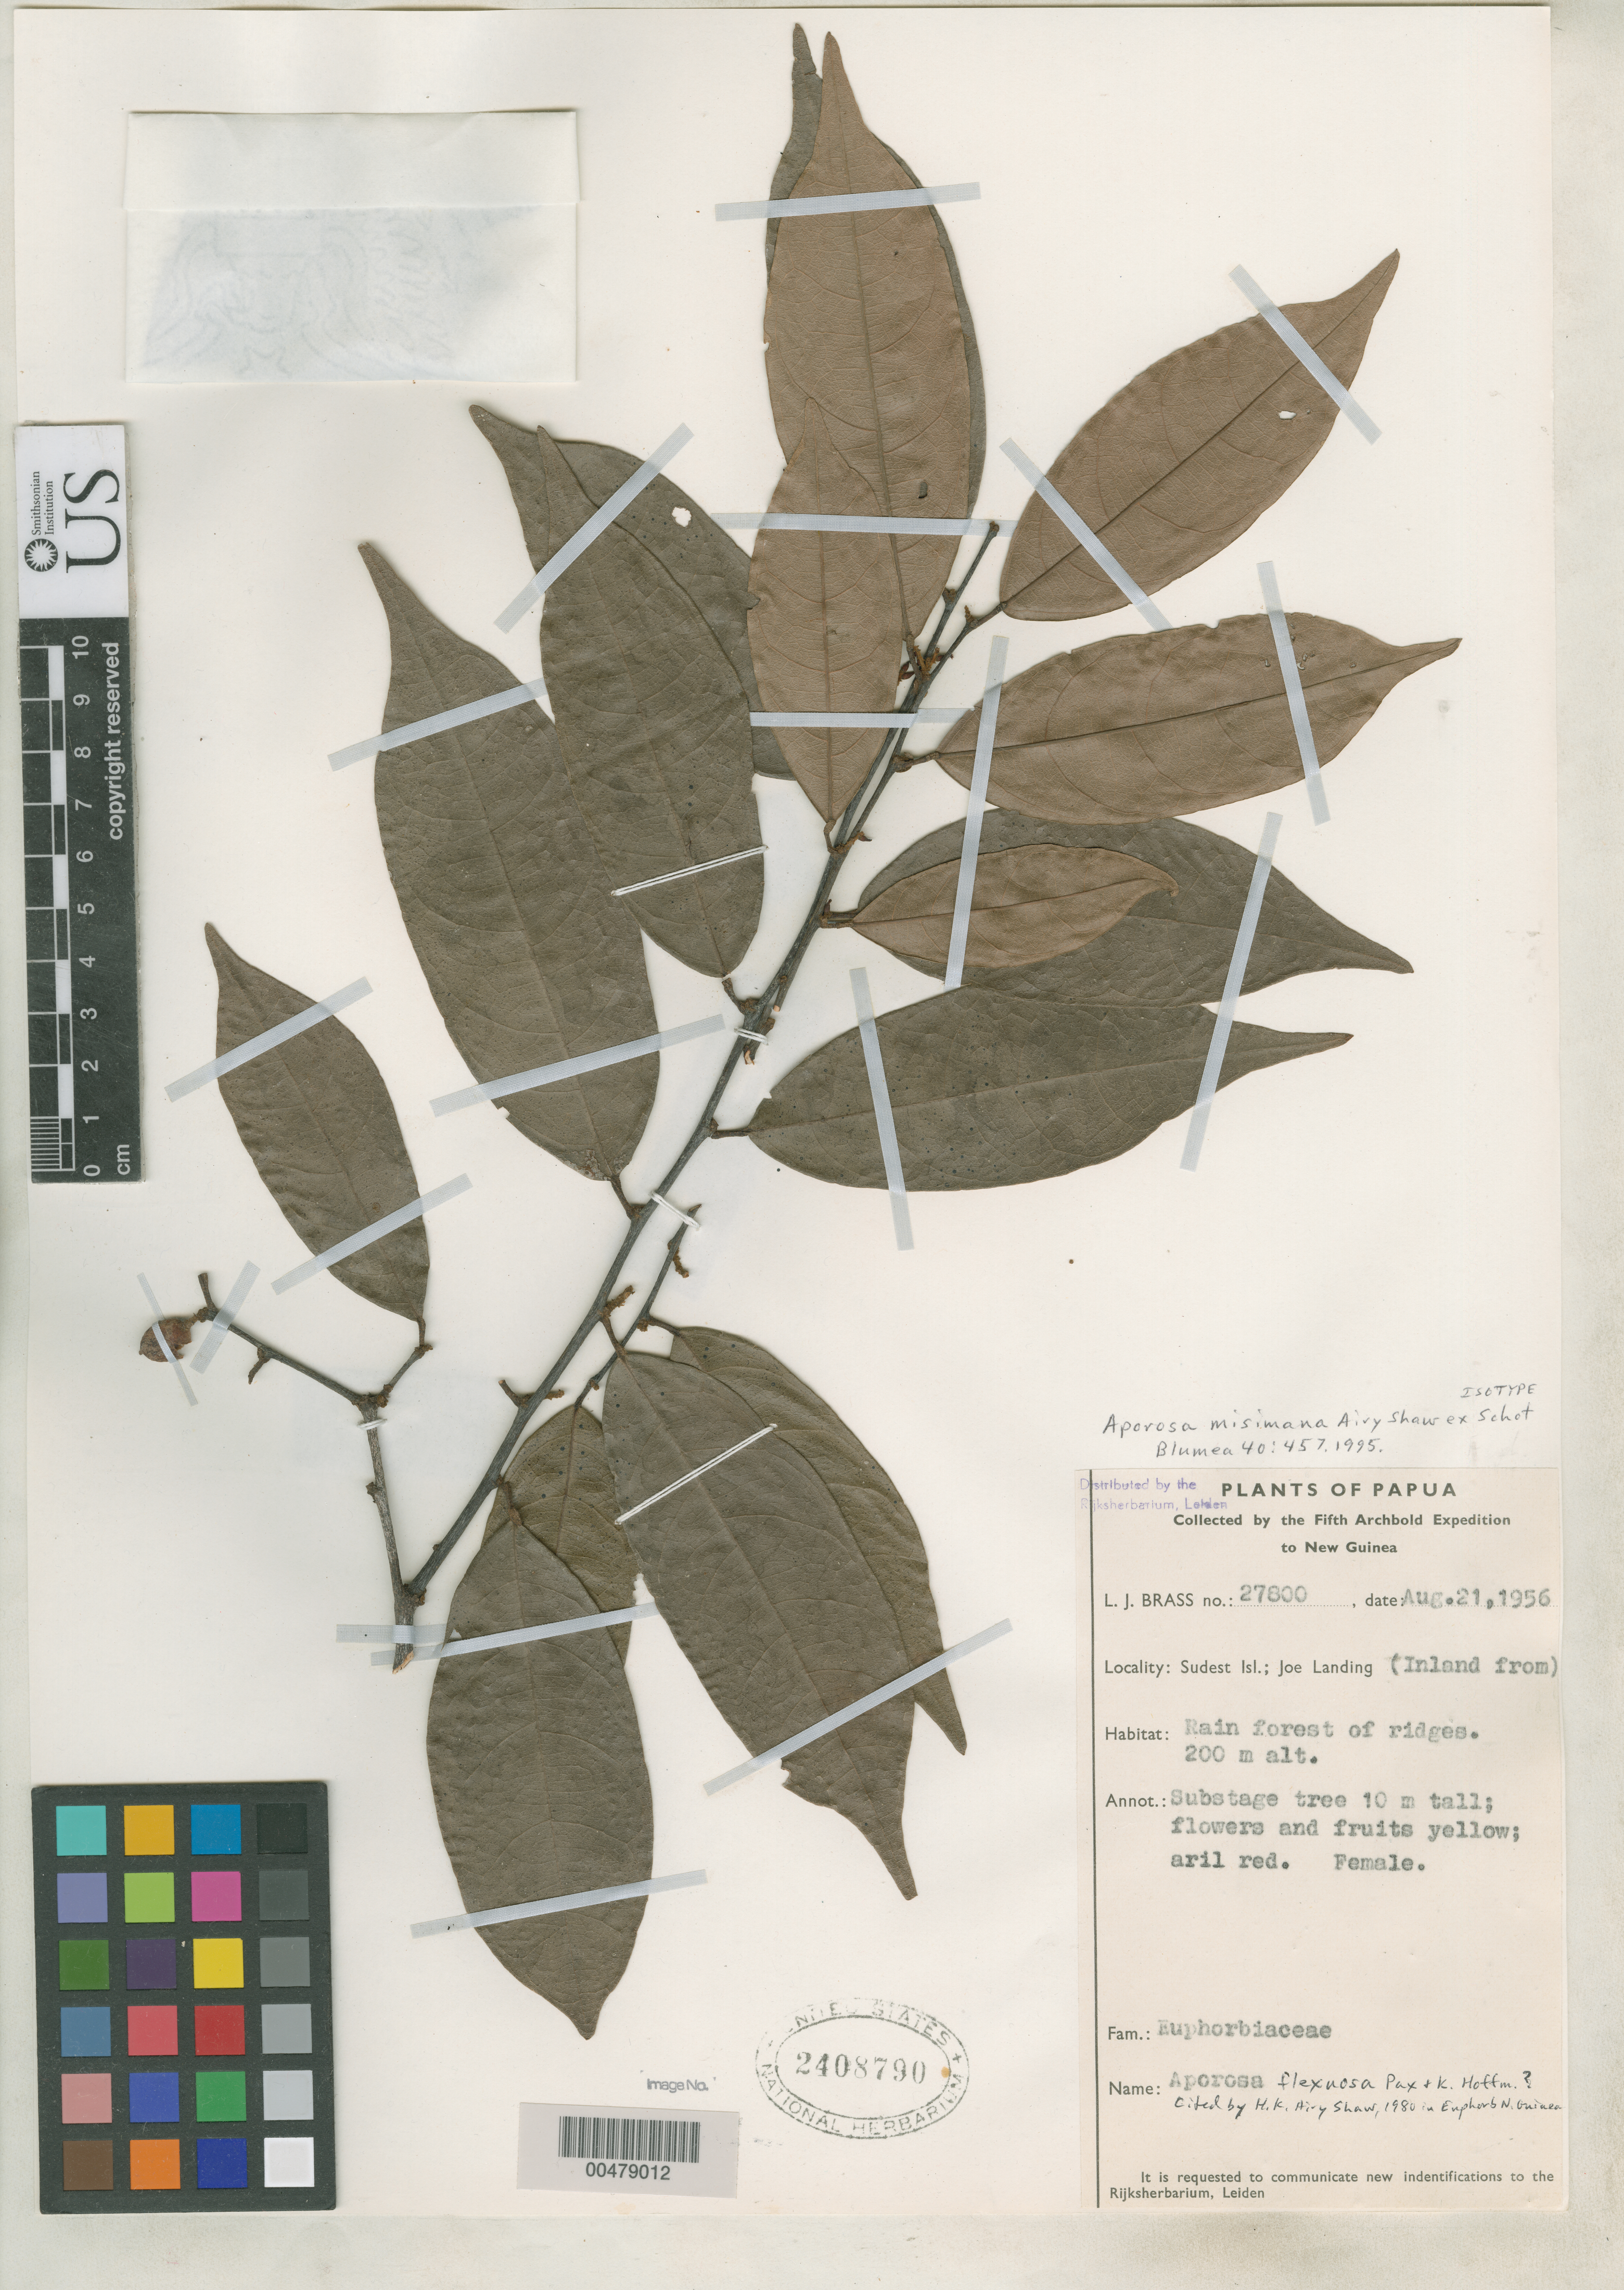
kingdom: Plantae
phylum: Tracheophyta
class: Magnoliopsida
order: Malpighiales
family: Phyllanthaceae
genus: Aporosa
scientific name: Aporosa misimana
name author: Airy Shaw ex Schot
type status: Isotype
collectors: L. J. Brass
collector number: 27800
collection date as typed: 21 Aug 1956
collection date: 1956-08-21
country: Papua New Guinea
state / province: Milne Bay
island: Sudest [Tagula]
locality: Inland from Joe Landing. [Louisade Arch.]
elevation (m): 200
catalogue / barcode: US 2408790